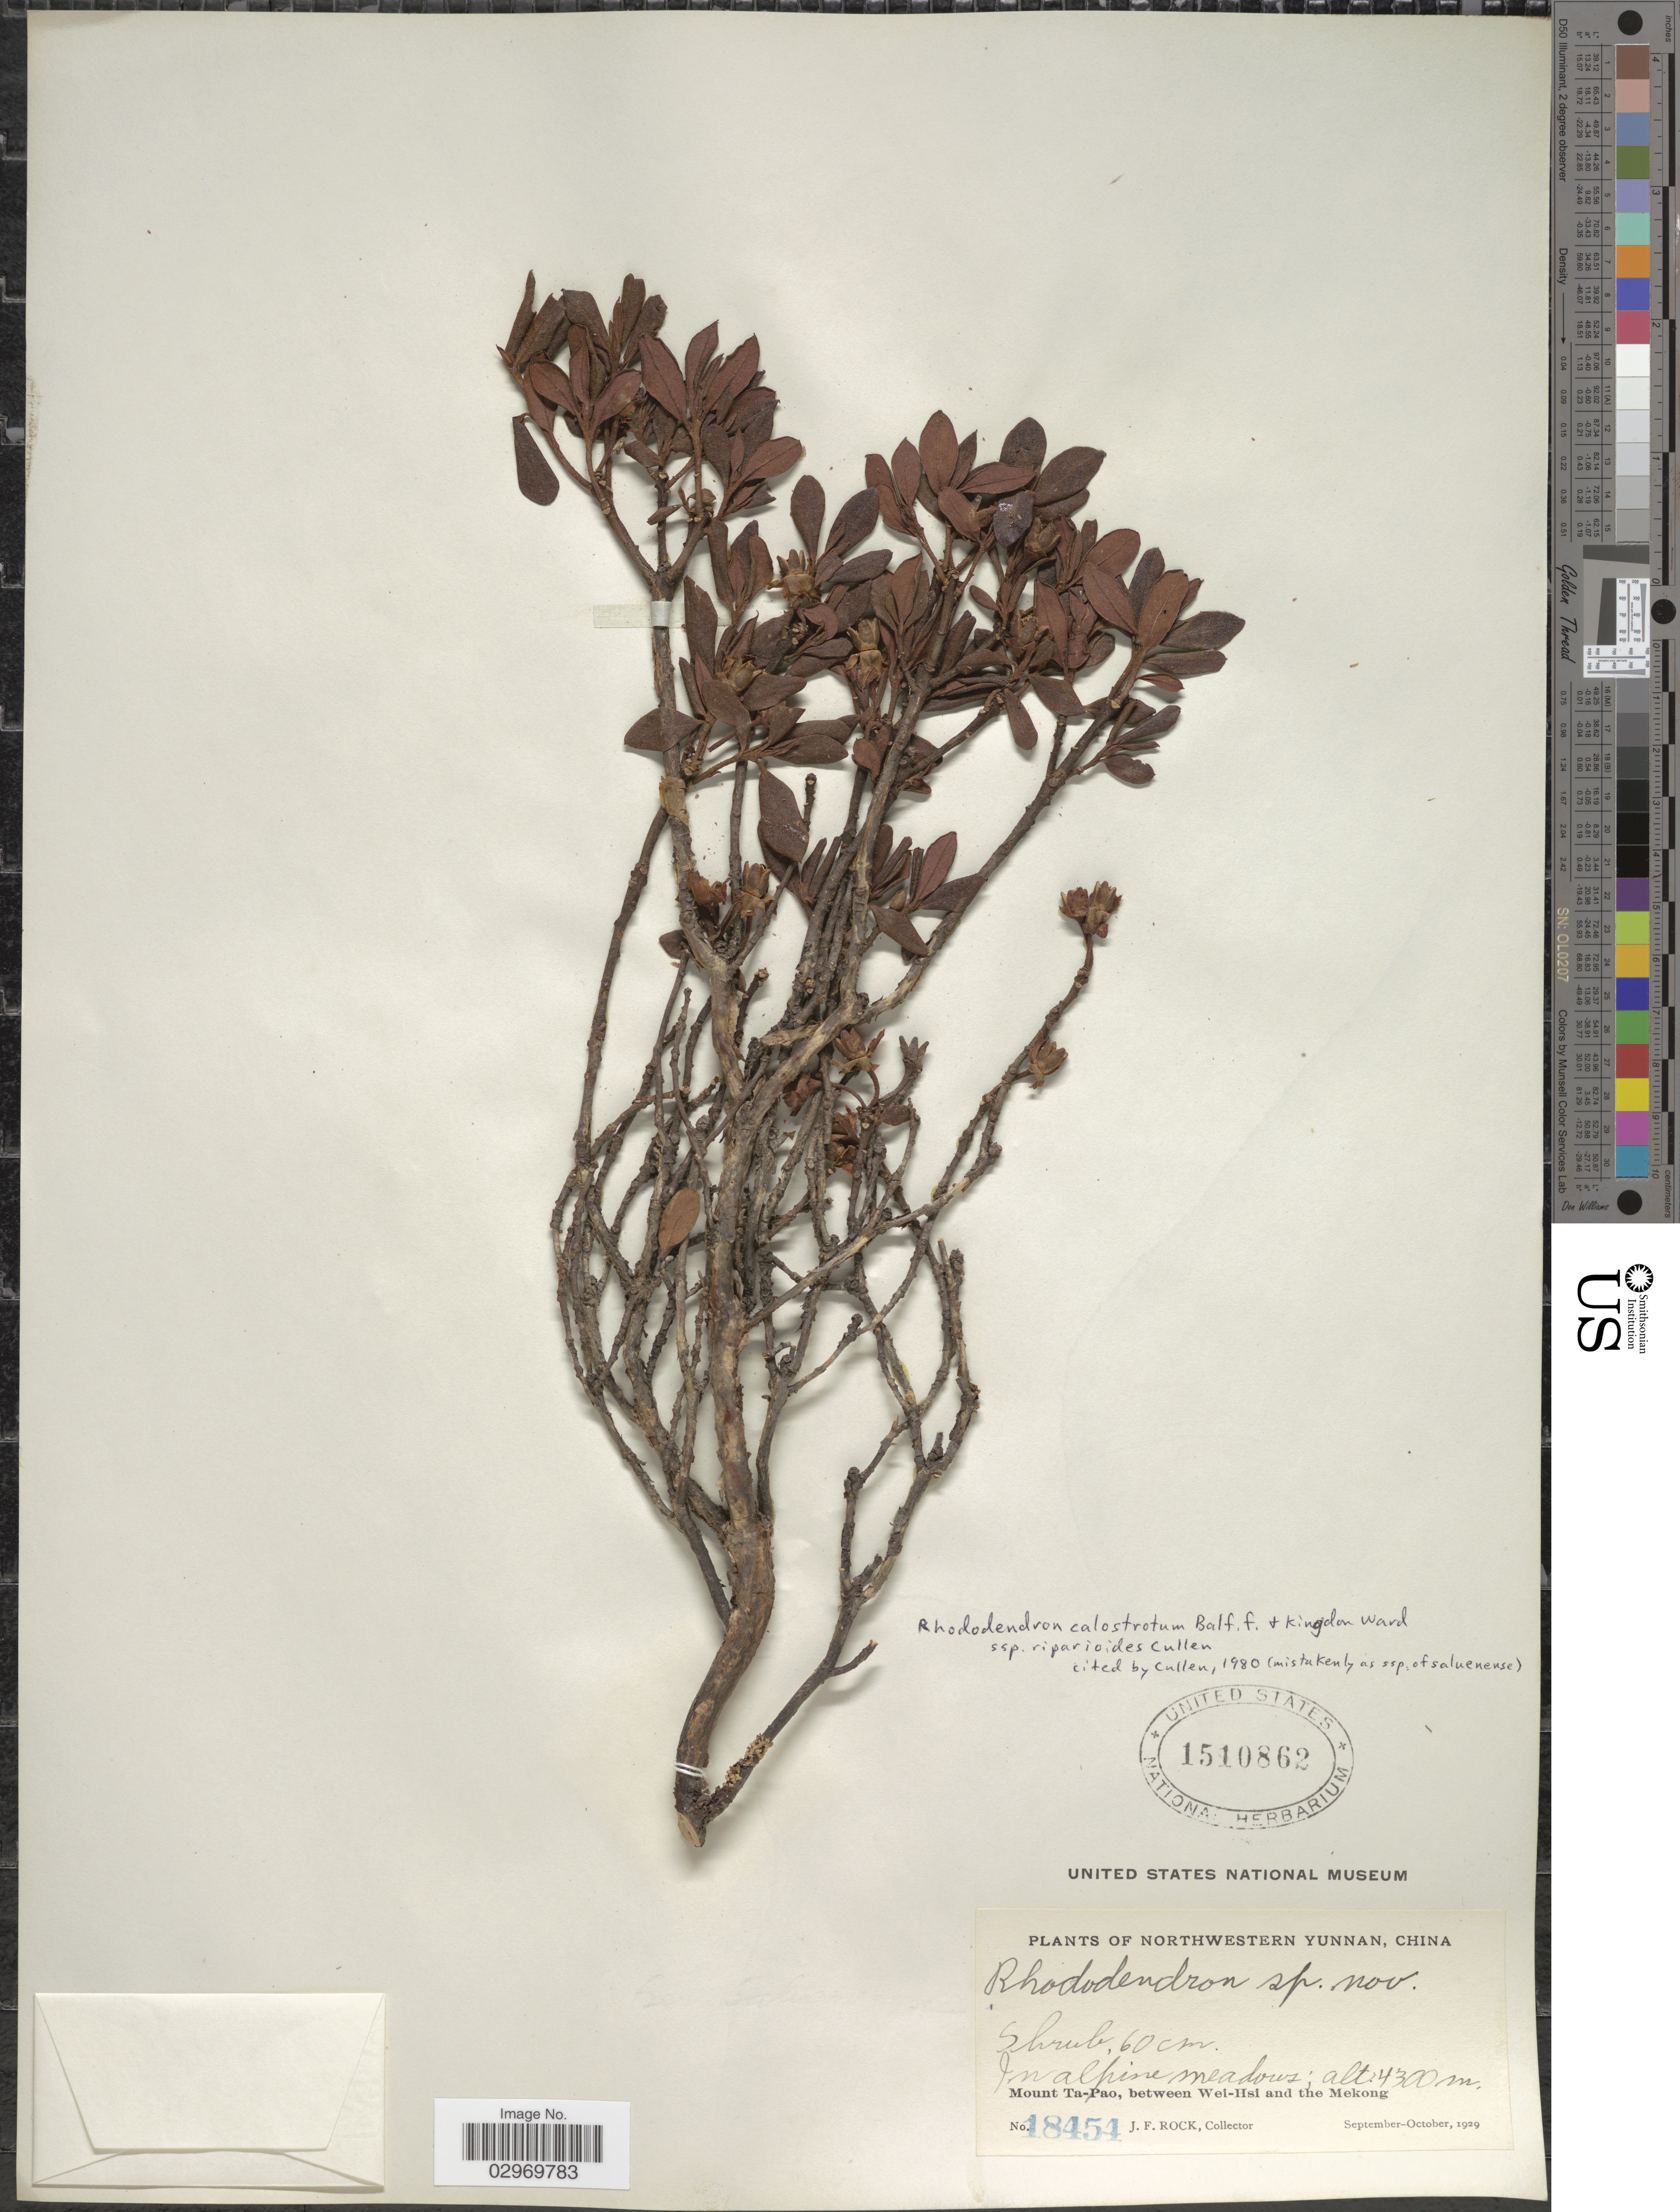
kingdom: Plantae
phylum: Tracheophyta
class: Magnoliopsida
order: Ericales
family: Ericaceae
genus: Rhododendron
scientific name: Rhododendron calostrotum subsp. riparioides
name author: Cullen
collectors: J. Rock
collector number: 18454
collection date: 1929-09/1929-10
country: China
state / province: Yunnan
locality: Northwestern Yunnan. Mount Ta-Pao, between Wei-Hsi and the Mekong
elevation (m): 4300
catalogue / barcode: US 1510862